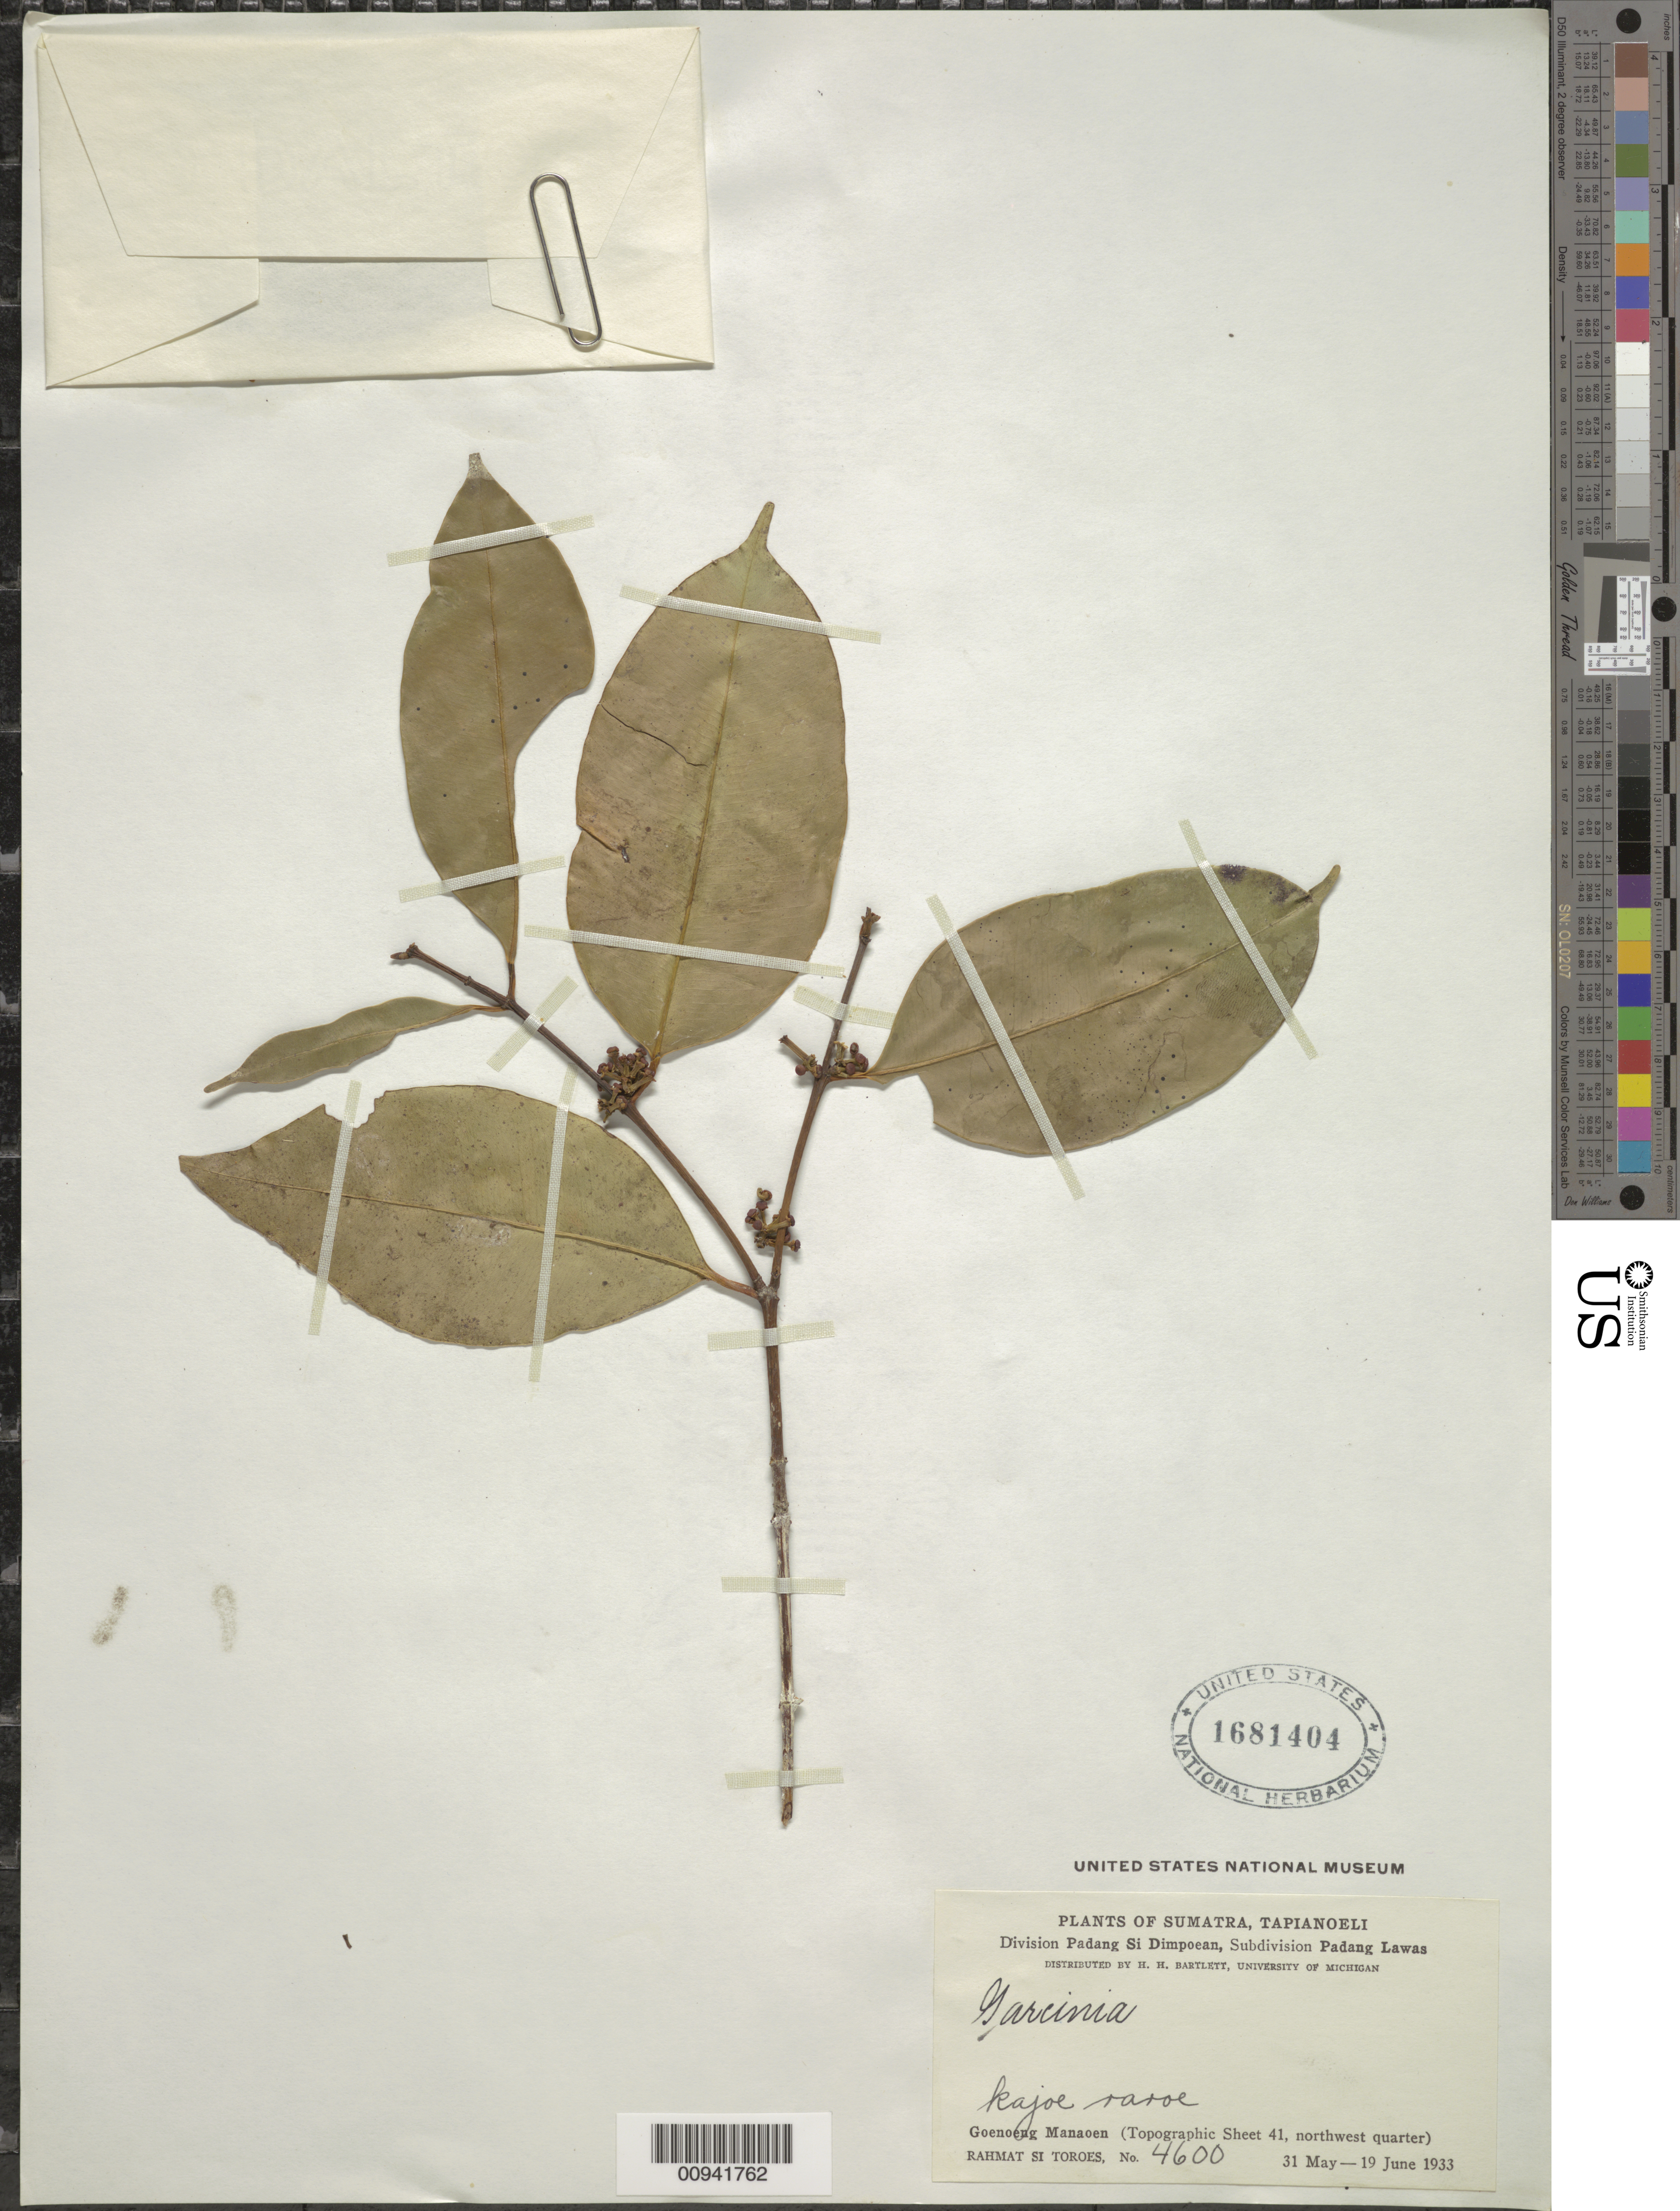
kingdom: Plantae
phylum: Tracheophyta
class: Magnoliopsida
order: Malpighiales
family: Clusiaceae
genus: Garcinia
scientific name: Garcinia sp.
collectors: Rahmat Si Boeea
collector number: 4600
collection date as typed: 31 May 1933 to 19 Jun 1933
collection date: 1933-05-31/1933-06-19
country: Indonesia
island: Sumatra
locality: Division Padang Si Dimpoean, Dabdivision Padang Lawas; Goenoeng Manaoen (Topographic sheet 41, northwest quarter)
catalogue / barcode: US 1681404